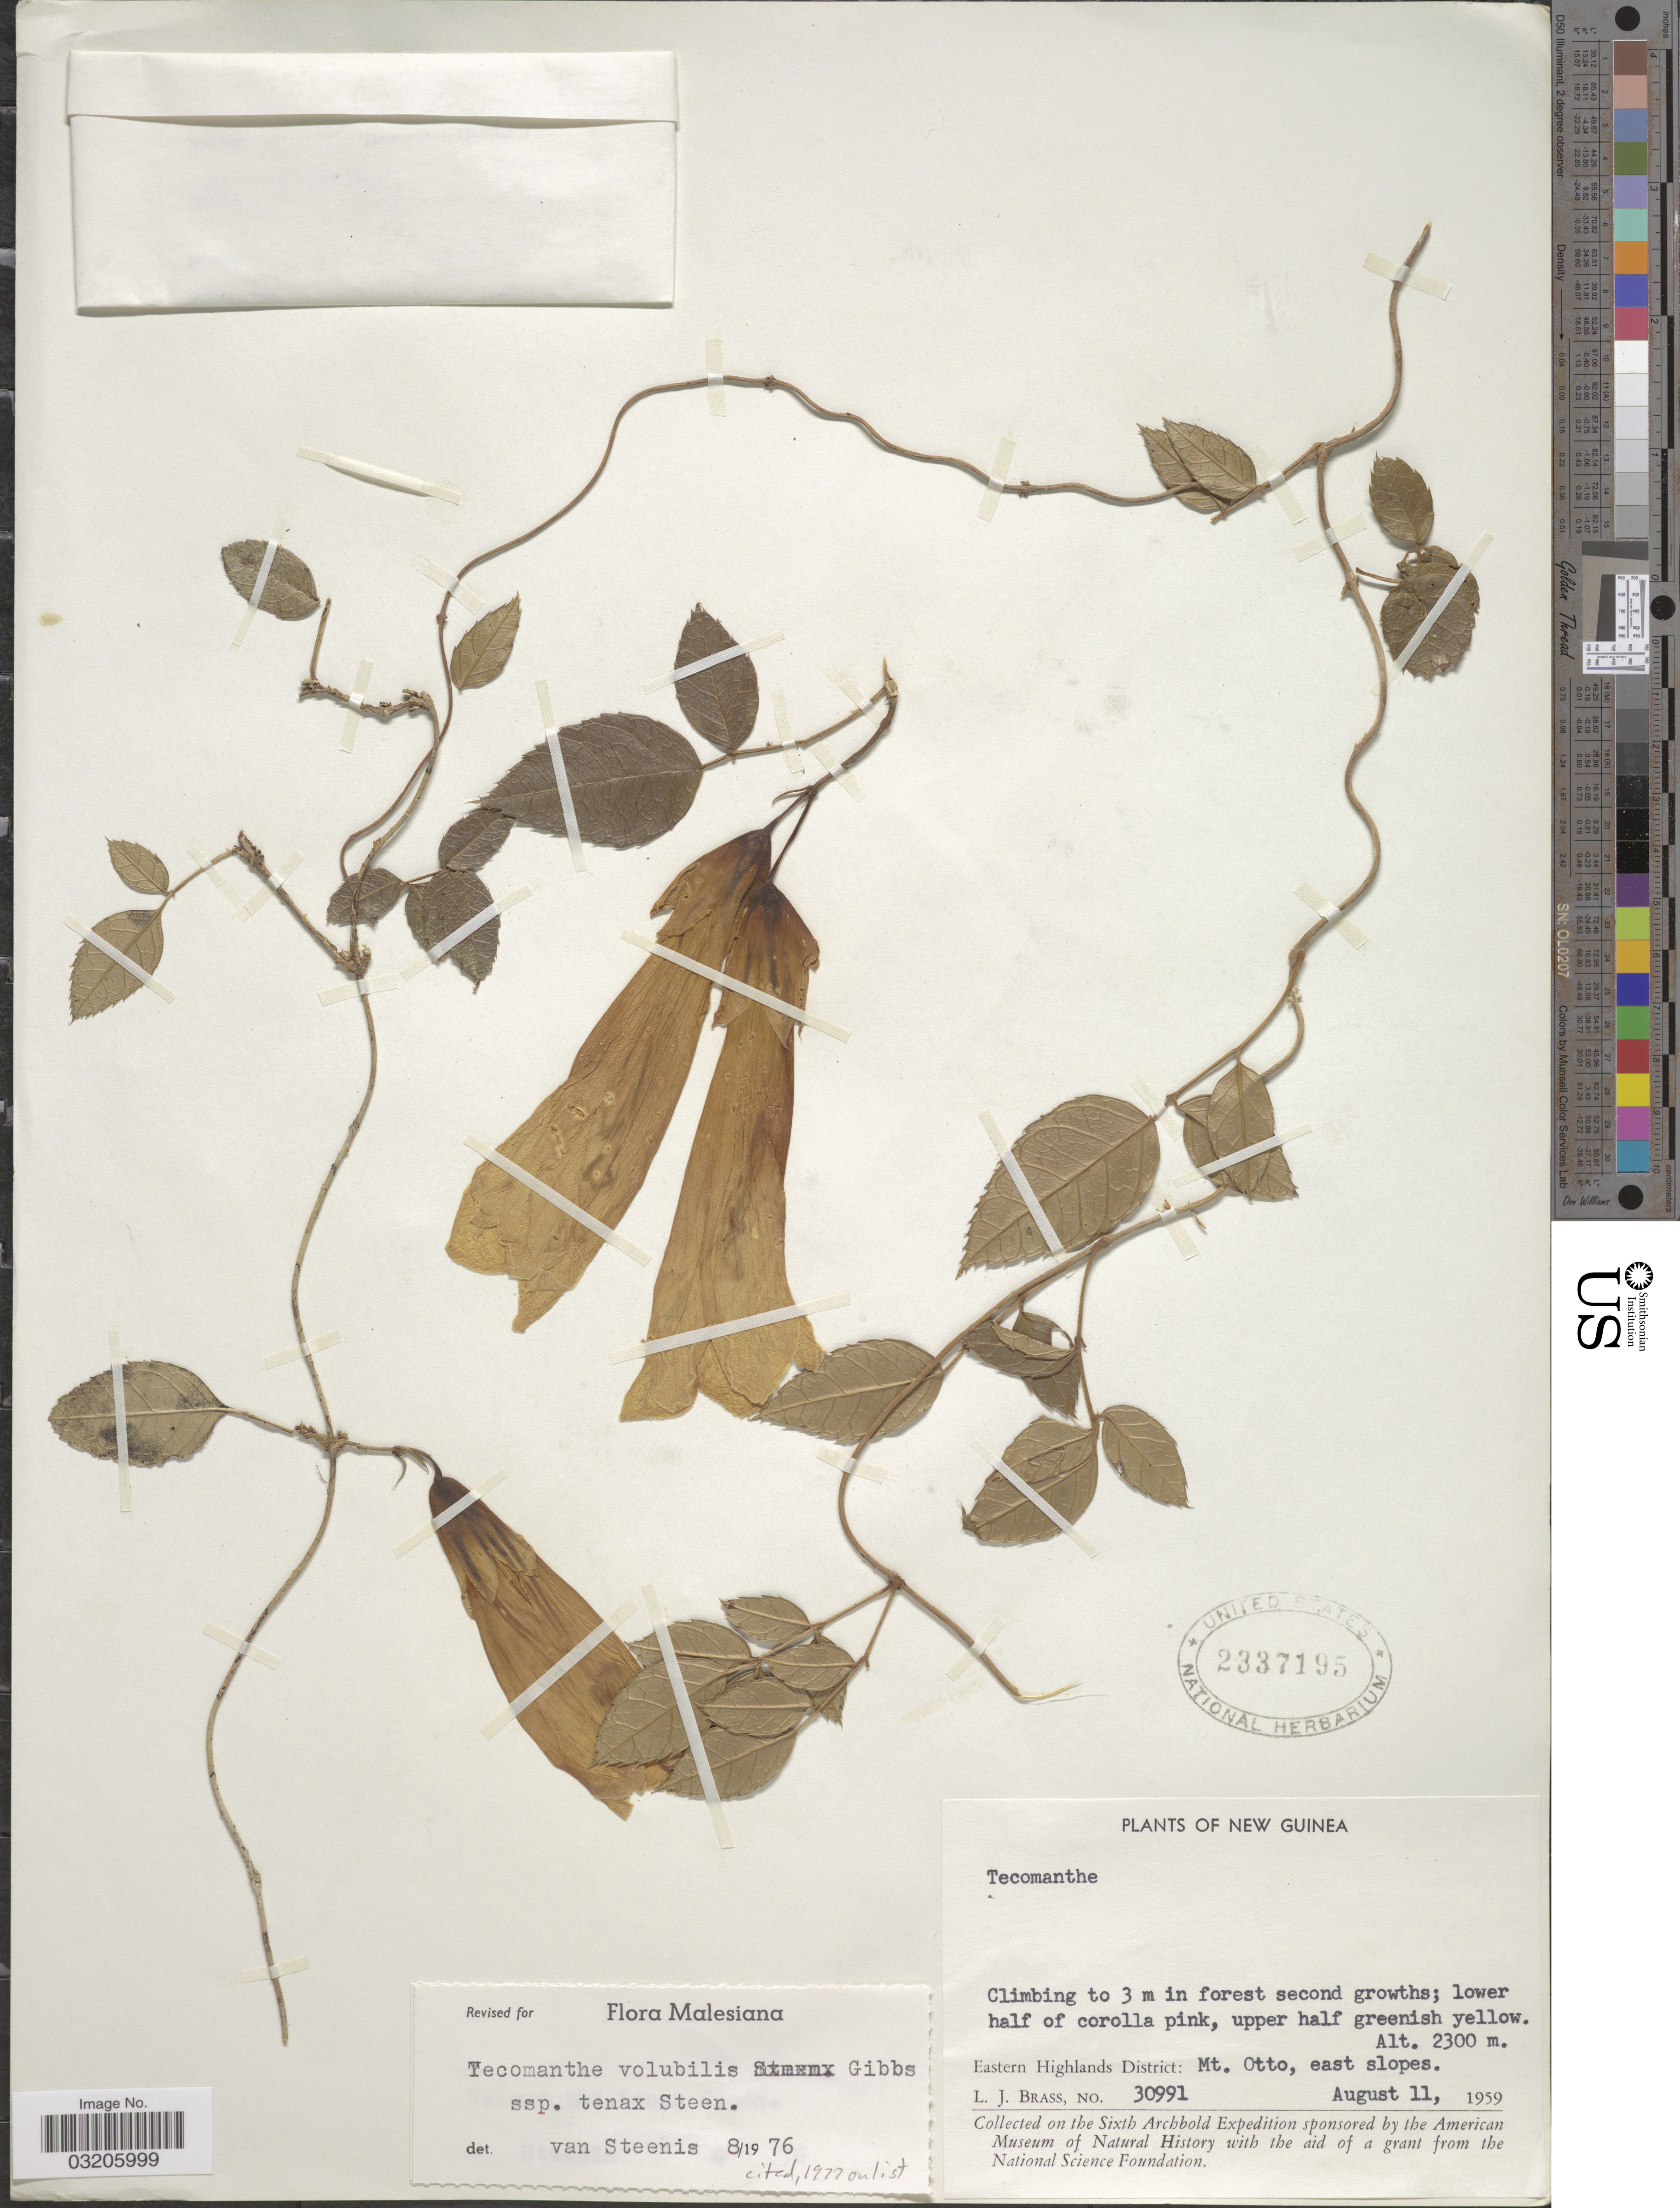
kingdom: Plantae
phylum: Tracheophyta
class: Magnoliopsida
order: Lamiales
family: Bignoniaceae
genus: Tecomanthe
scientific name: Tecomanthe volubilis subsp. tenax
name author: Steenis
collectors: L. J. Brass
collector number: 30991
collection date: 1959-08-11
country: Papua New Guinea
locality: New Guinea. Eastern Highlands District: Mt. Otto, east slopes.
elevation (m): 2300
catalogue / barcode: US 2337195